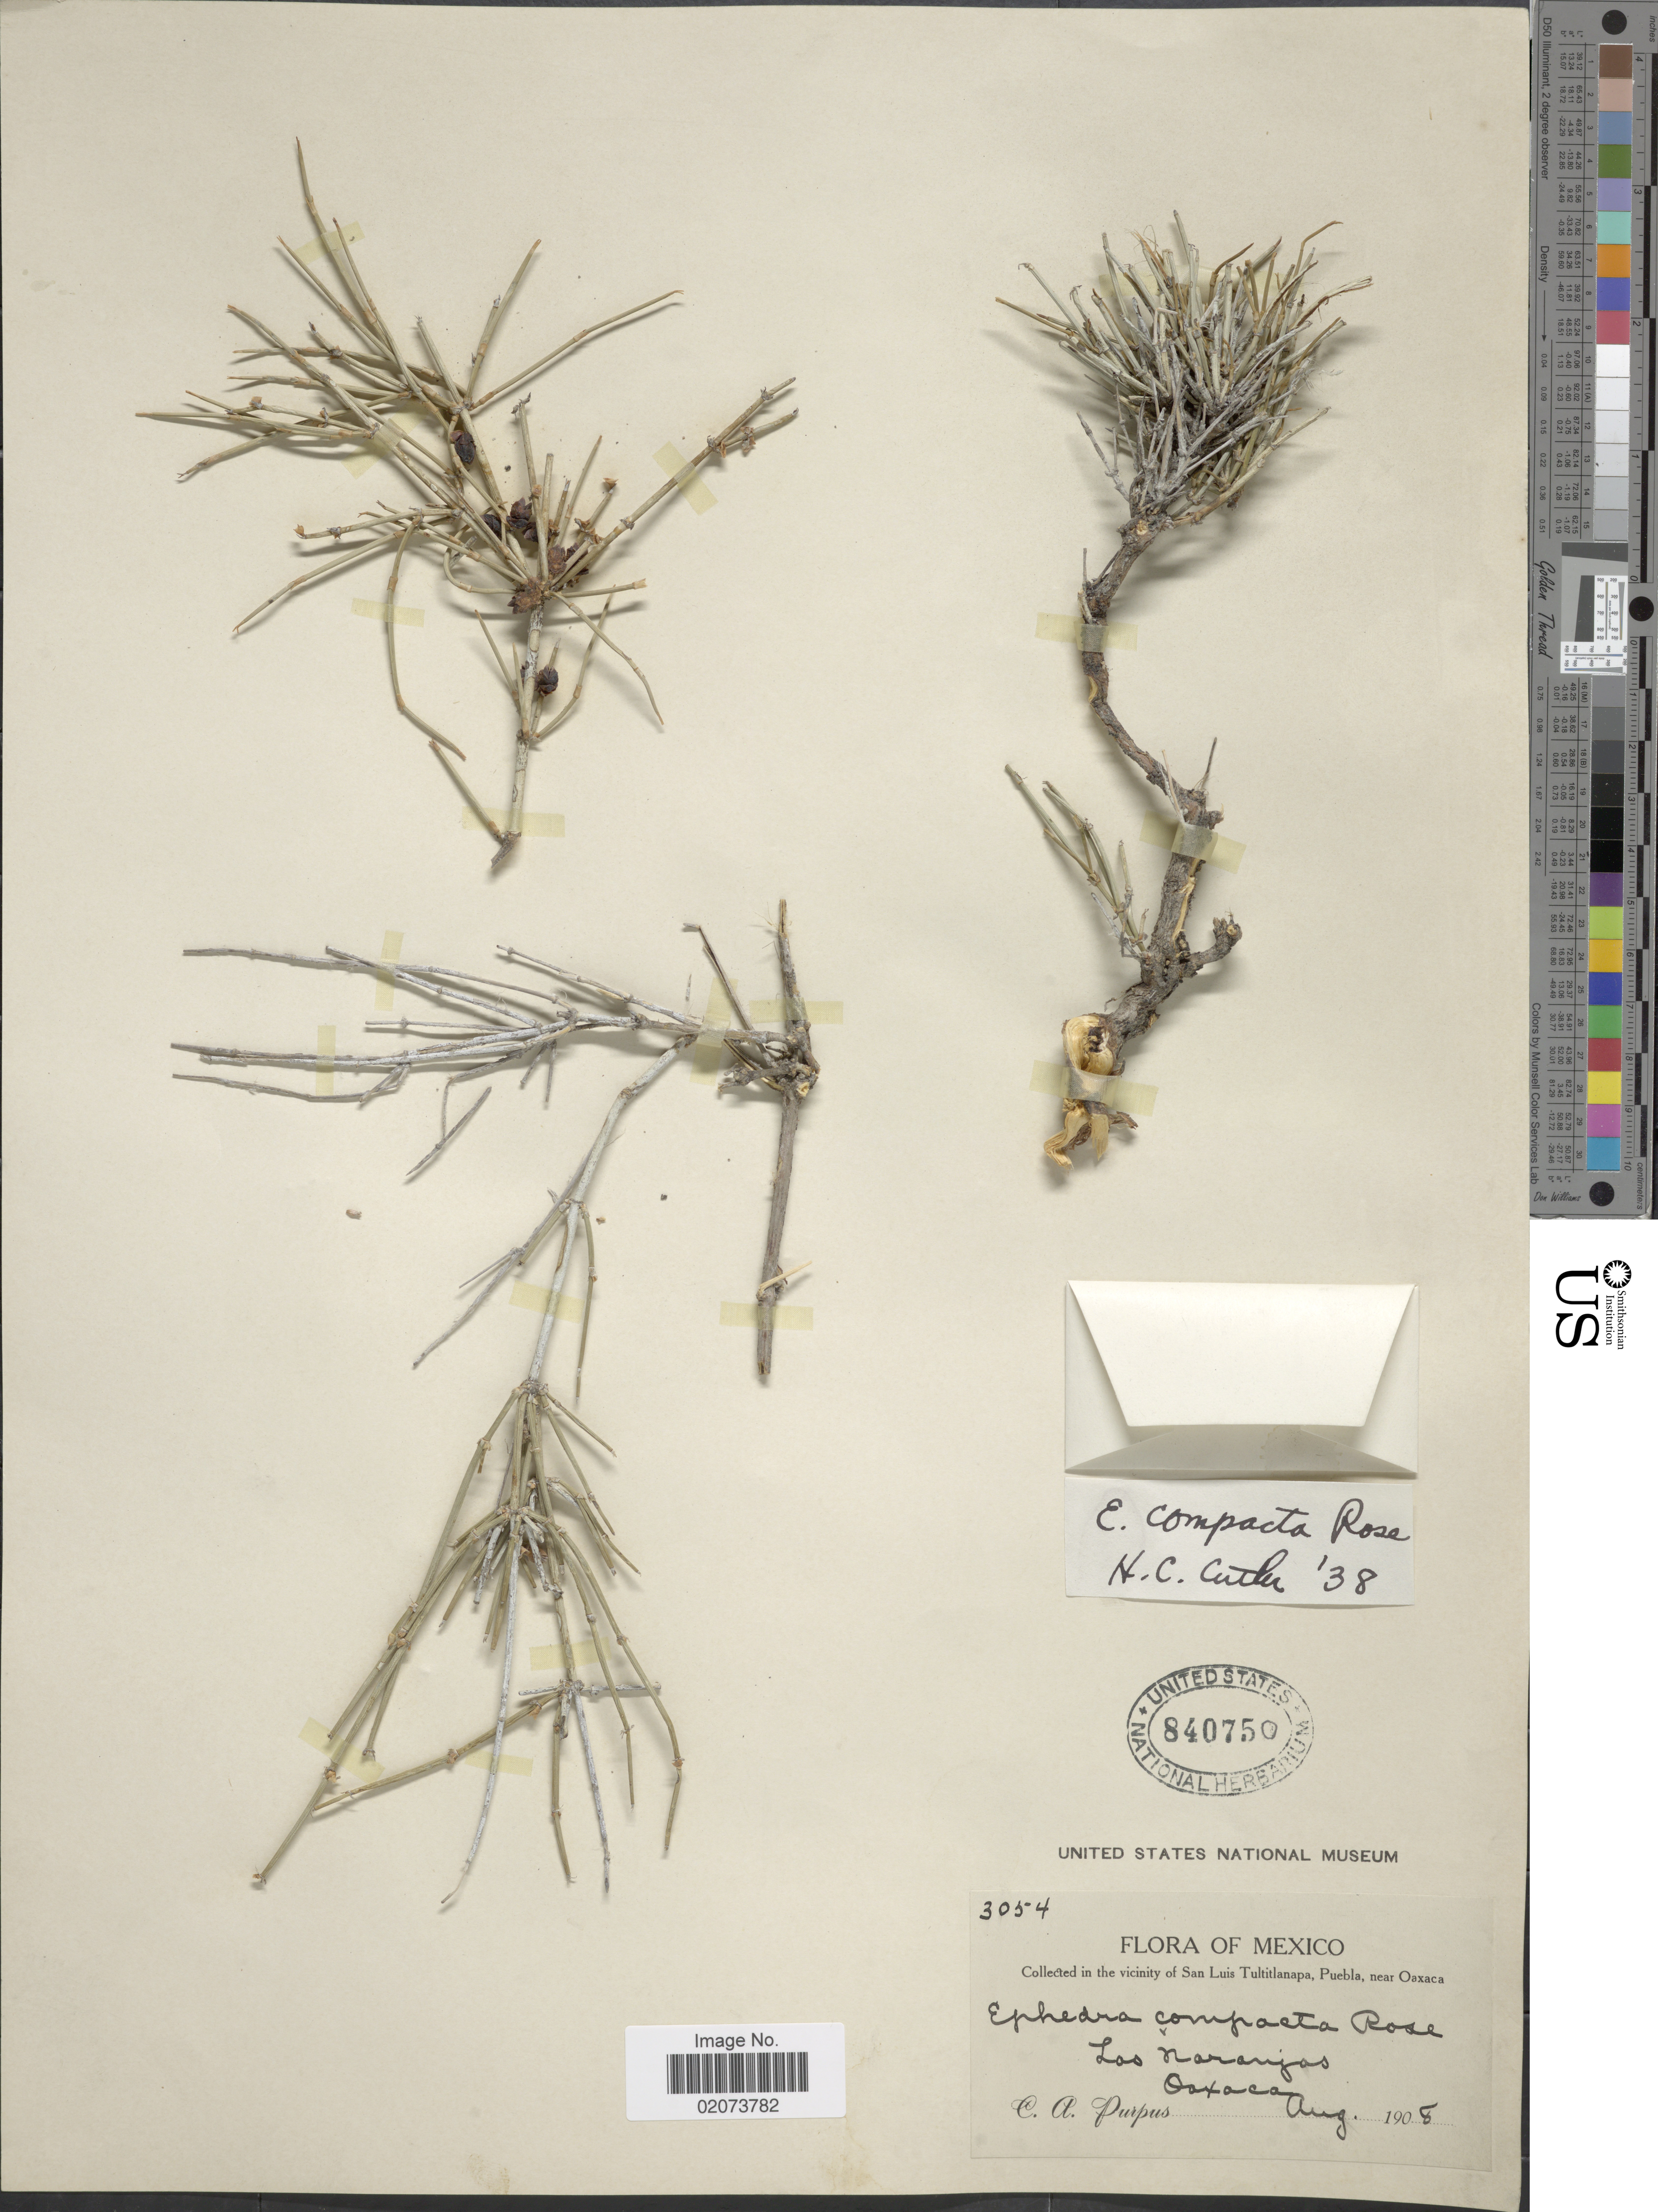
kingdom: Plantae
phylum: Tracheophyta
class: Gnetopsida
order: Ephedrales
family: Ephedraceae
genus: Ephedra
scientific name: Ephedra compacta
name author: Rose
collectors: C. A. Purpus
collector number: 3054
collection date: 1908-08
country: Mexico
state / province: Oaxaca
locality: In the Vicinity of San Luis Tultitlanapa, near Oaxaca, Los Naranjos, Oaxaca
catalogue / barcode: US 840750